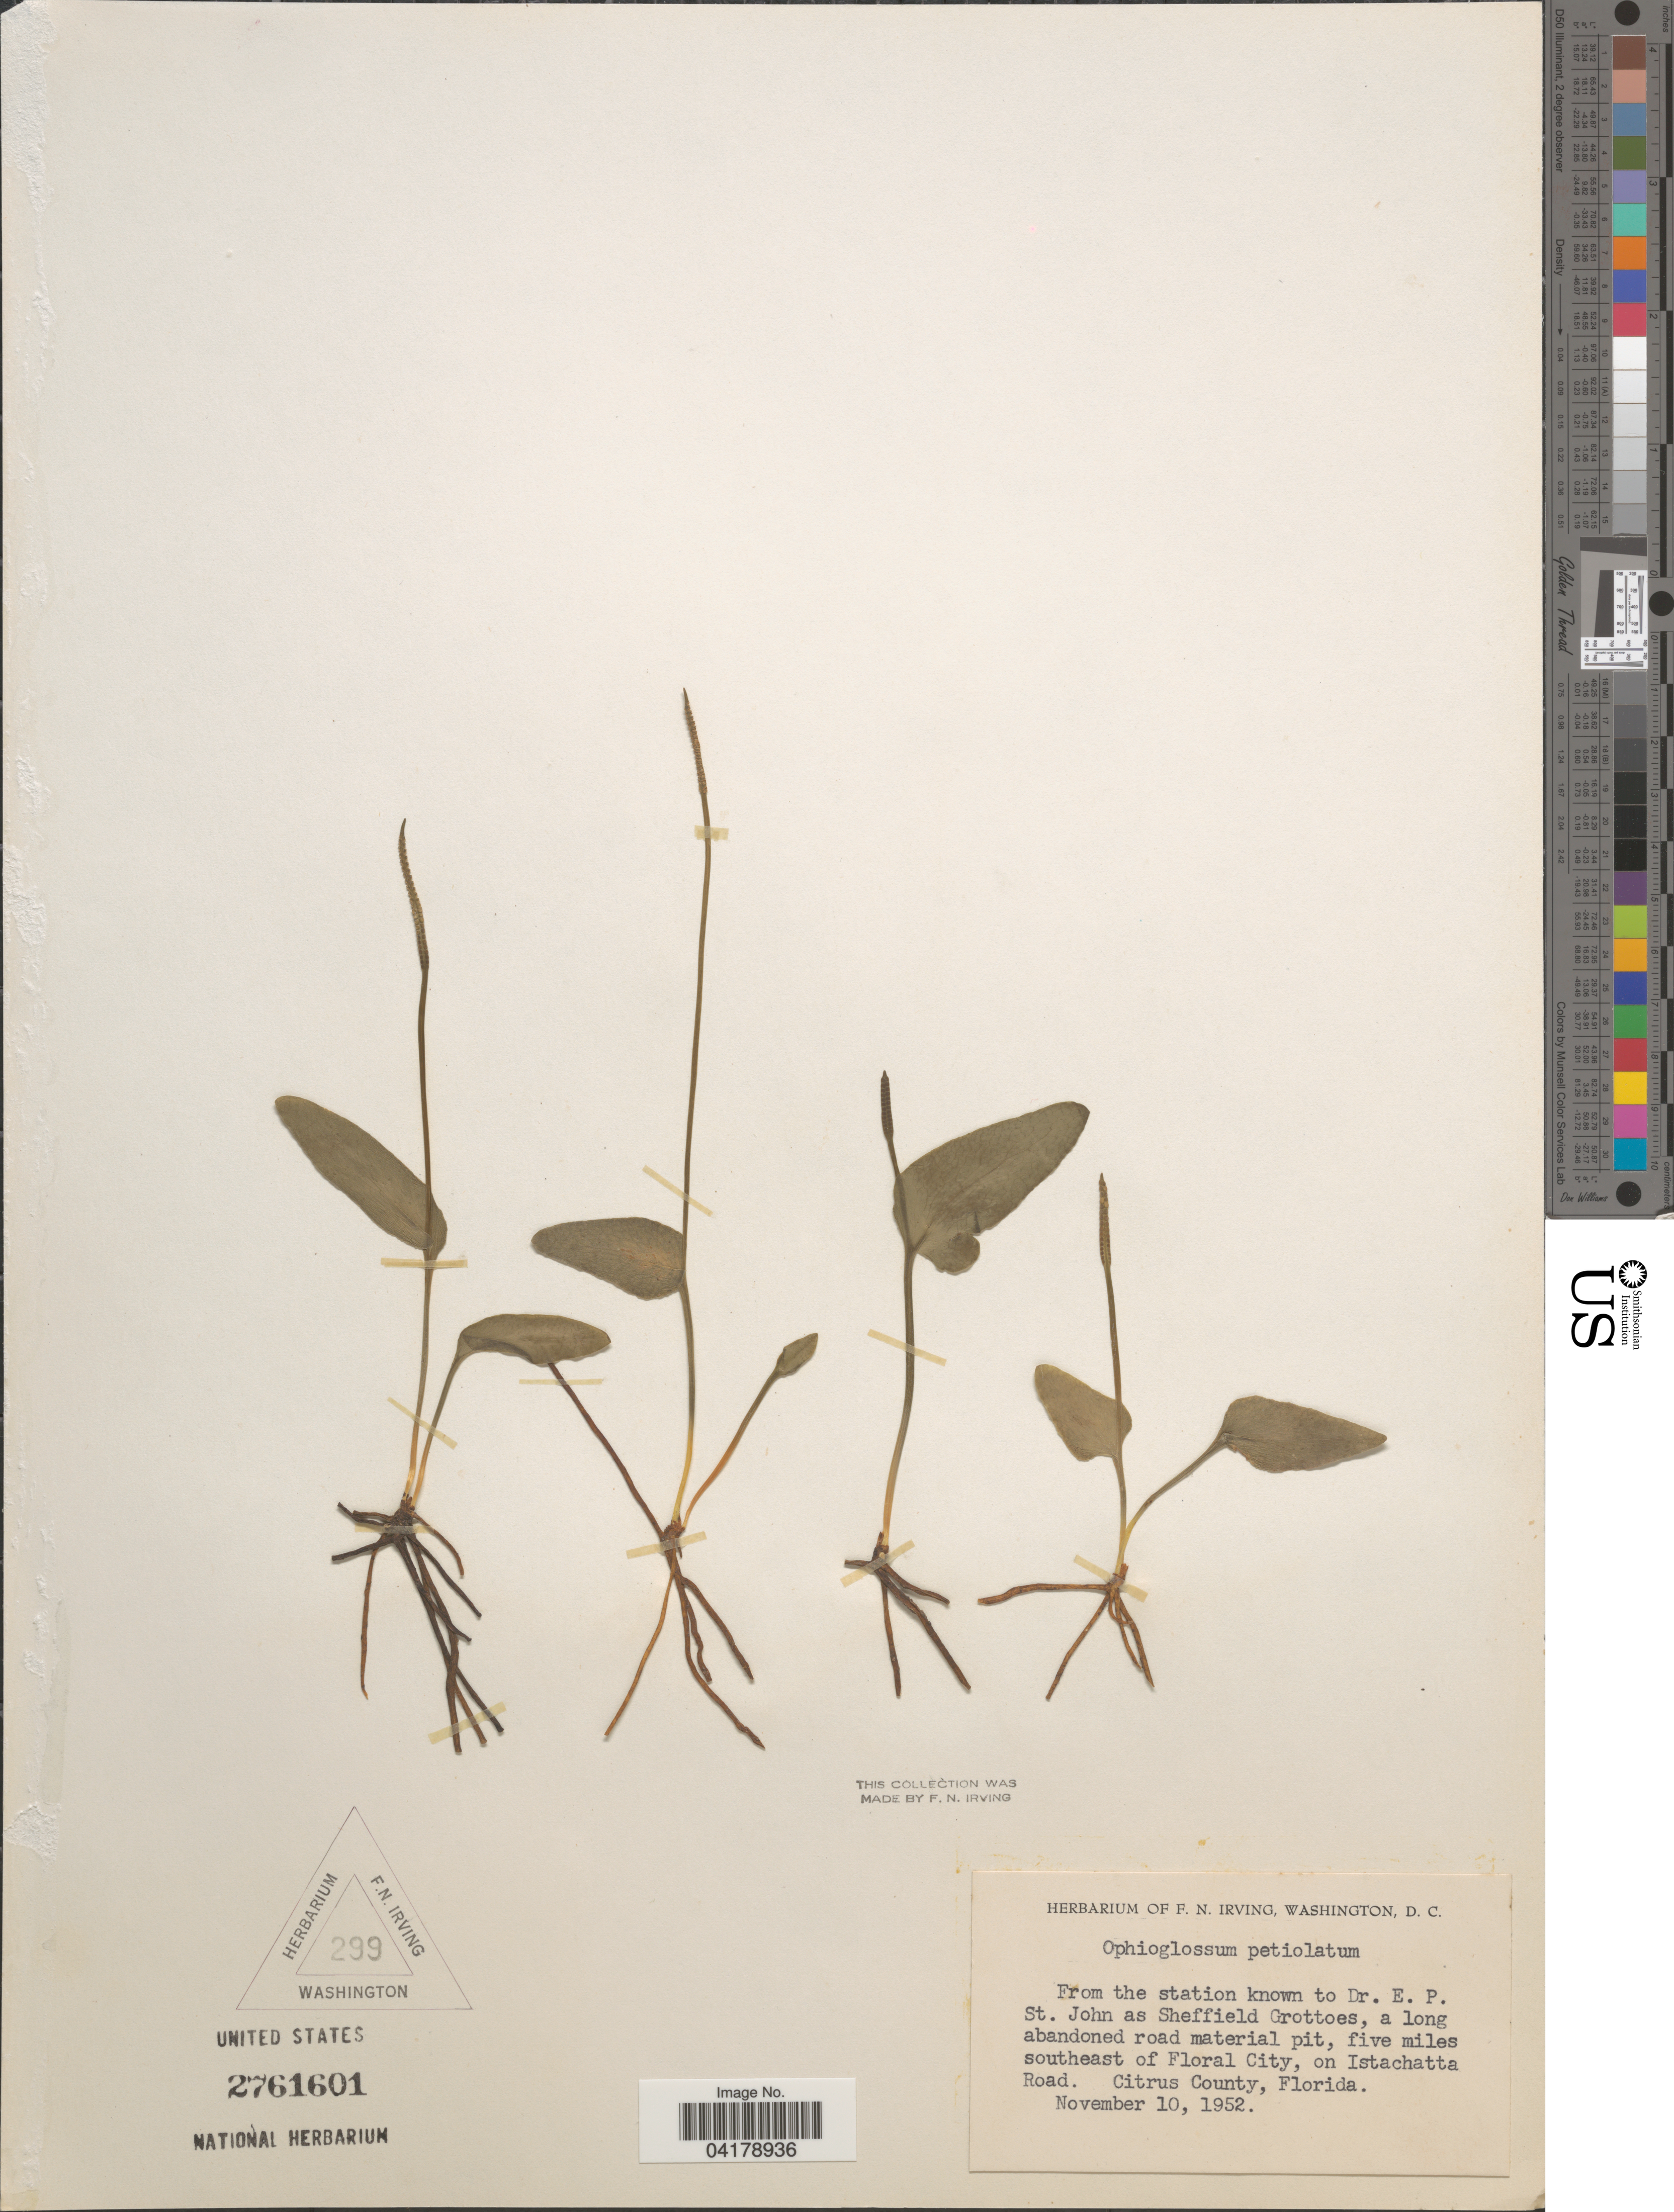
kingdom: Plantae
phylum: Tracheophyta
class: Polypodiopsida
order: Ophioglossales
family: Ophioglossaceae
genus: Ophioglossum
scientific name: Ophioglossum petiolatum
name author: Hook.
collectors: ex herb. F.N. Irving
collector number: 299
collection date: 1952-11-10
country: United States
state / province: Florida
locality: From the station known to Dr. E. P. St. John as Sheffield Grottoes, a long abandoned road material pit, five miles southeast of Floral City, on Istachatta Road. Citrus County.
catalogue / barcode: US 2761601